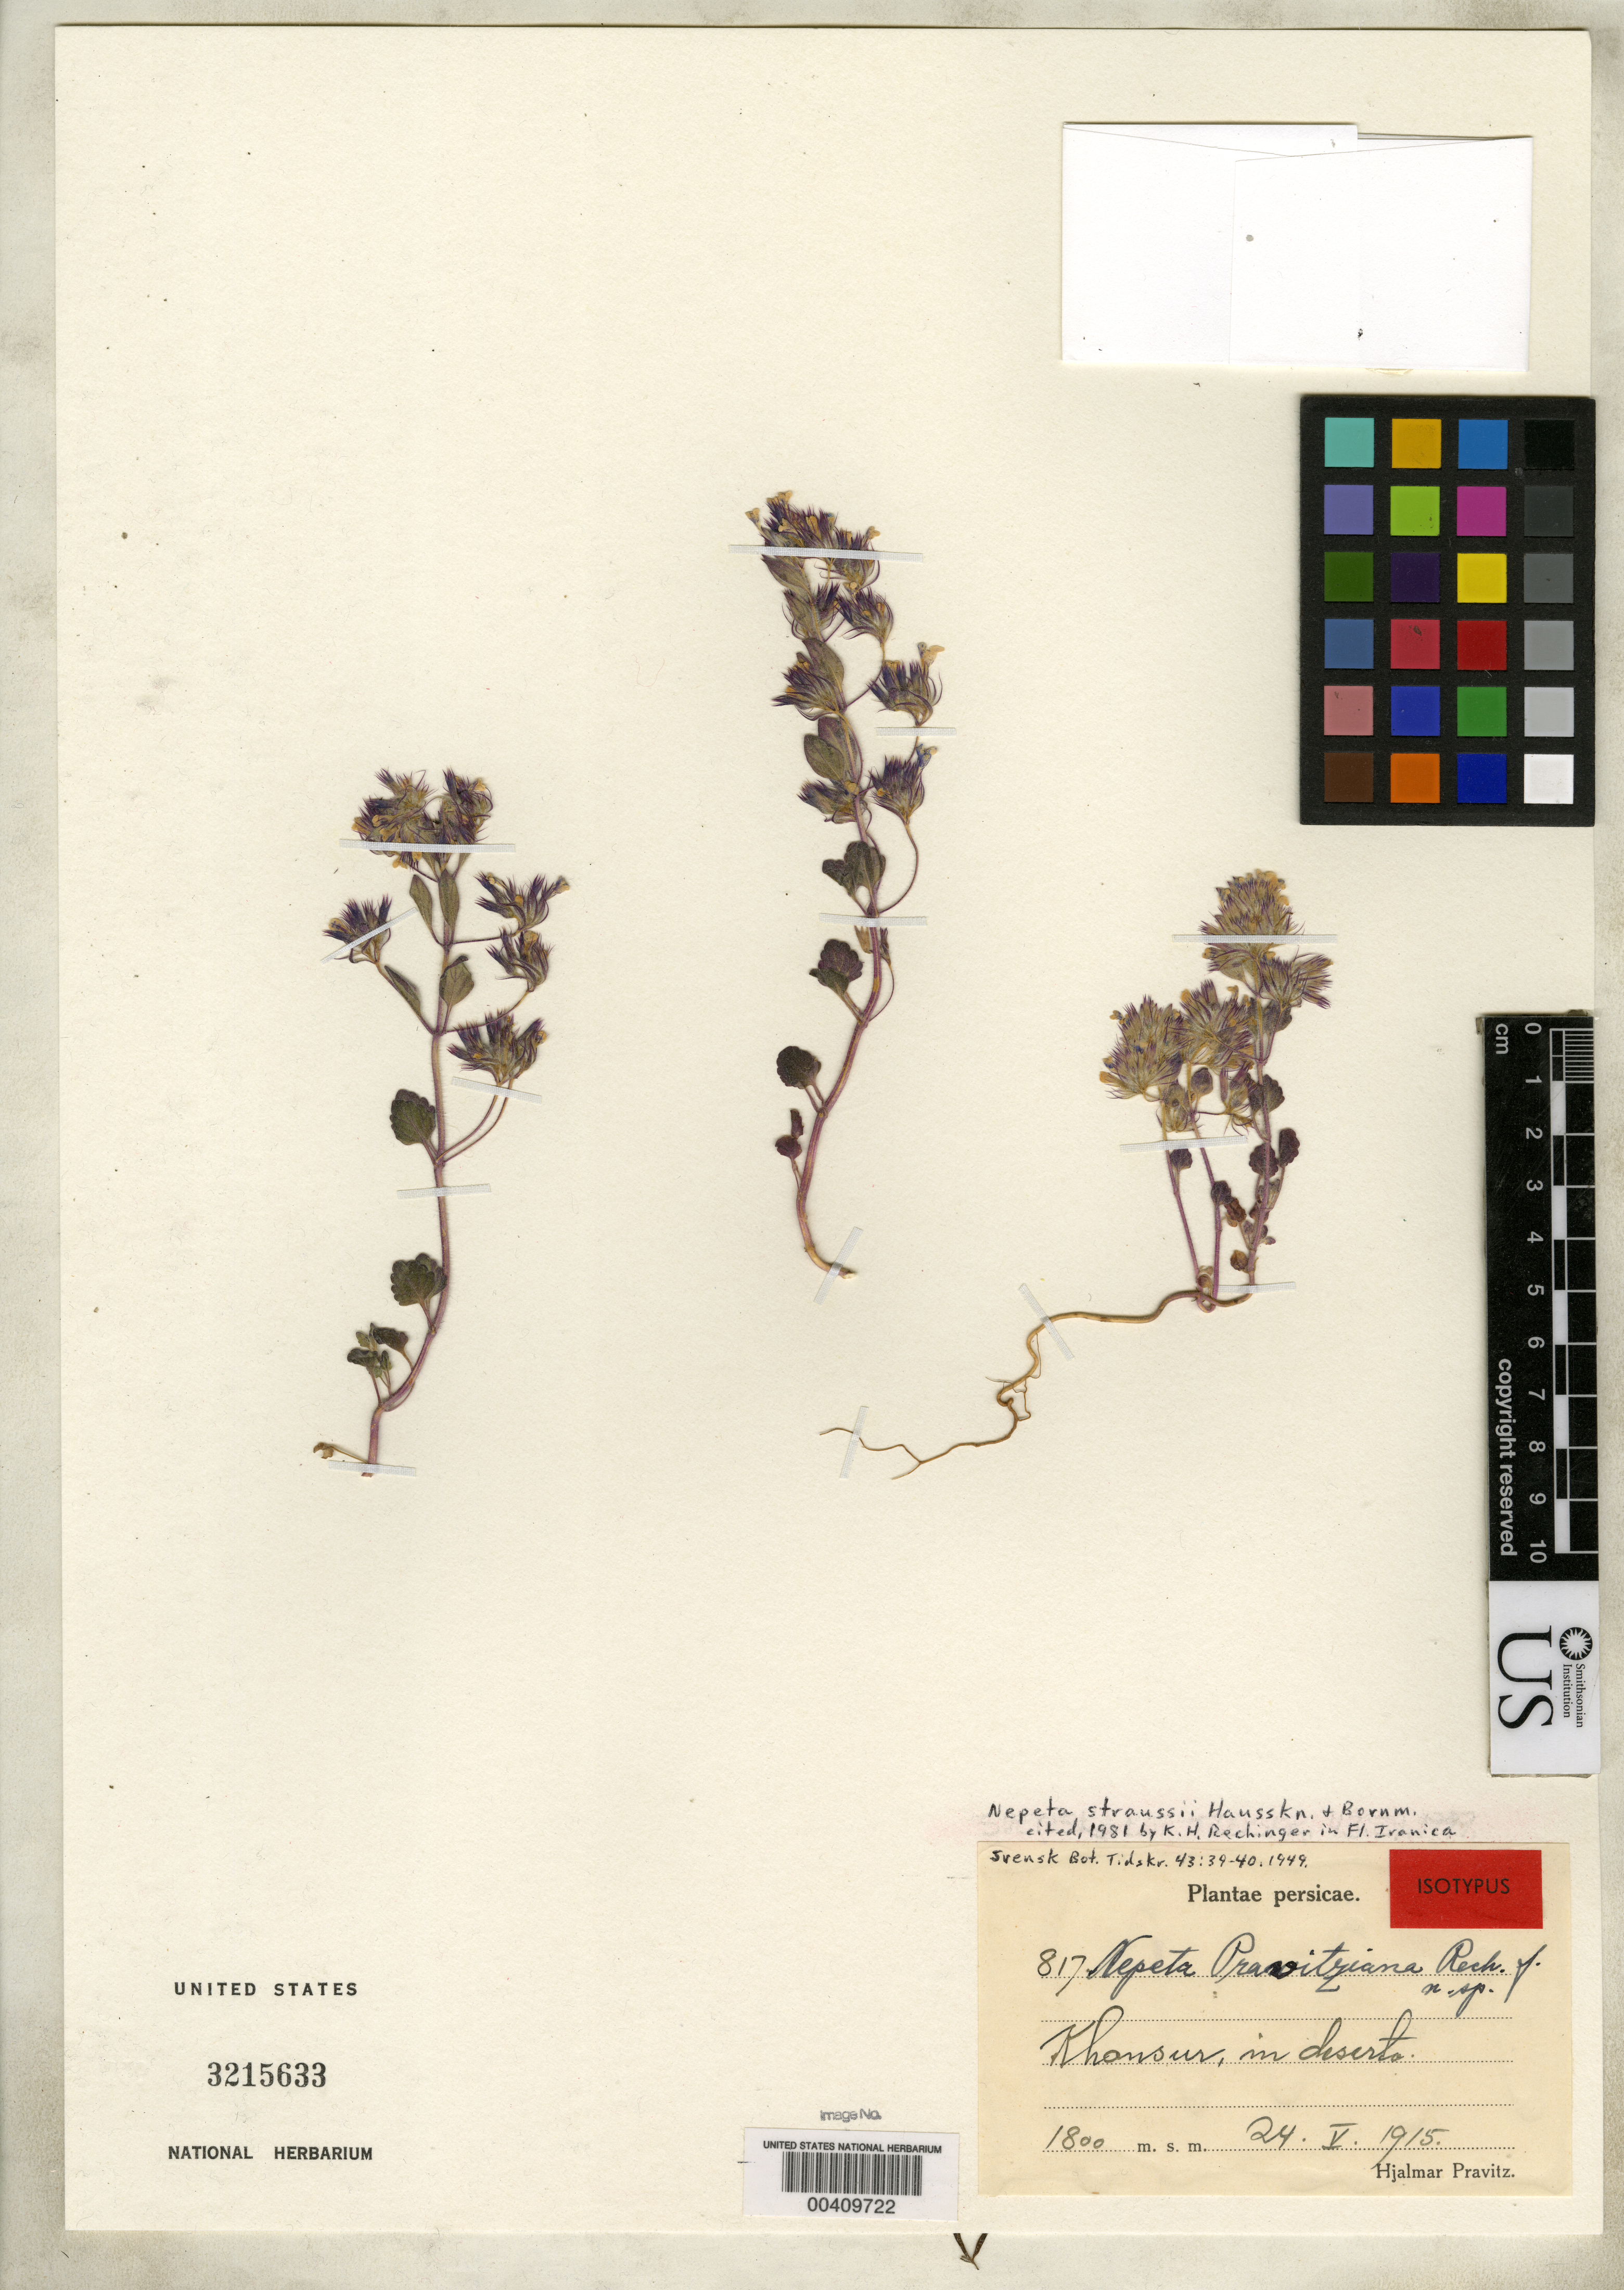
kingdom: Plantae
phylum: Tracheophyta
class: Magnoliopsida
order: Lamiales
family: Lamiaceae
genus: Nepeta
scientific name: Nepeta pravitziana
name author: Rech. f.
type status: Isotype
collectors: H. Pravitz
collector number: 817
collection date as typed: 24 May 1915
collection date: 1915-05-24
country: Iran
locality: Khonsur, im deserta.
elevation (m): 1800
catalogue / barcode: US 3215633